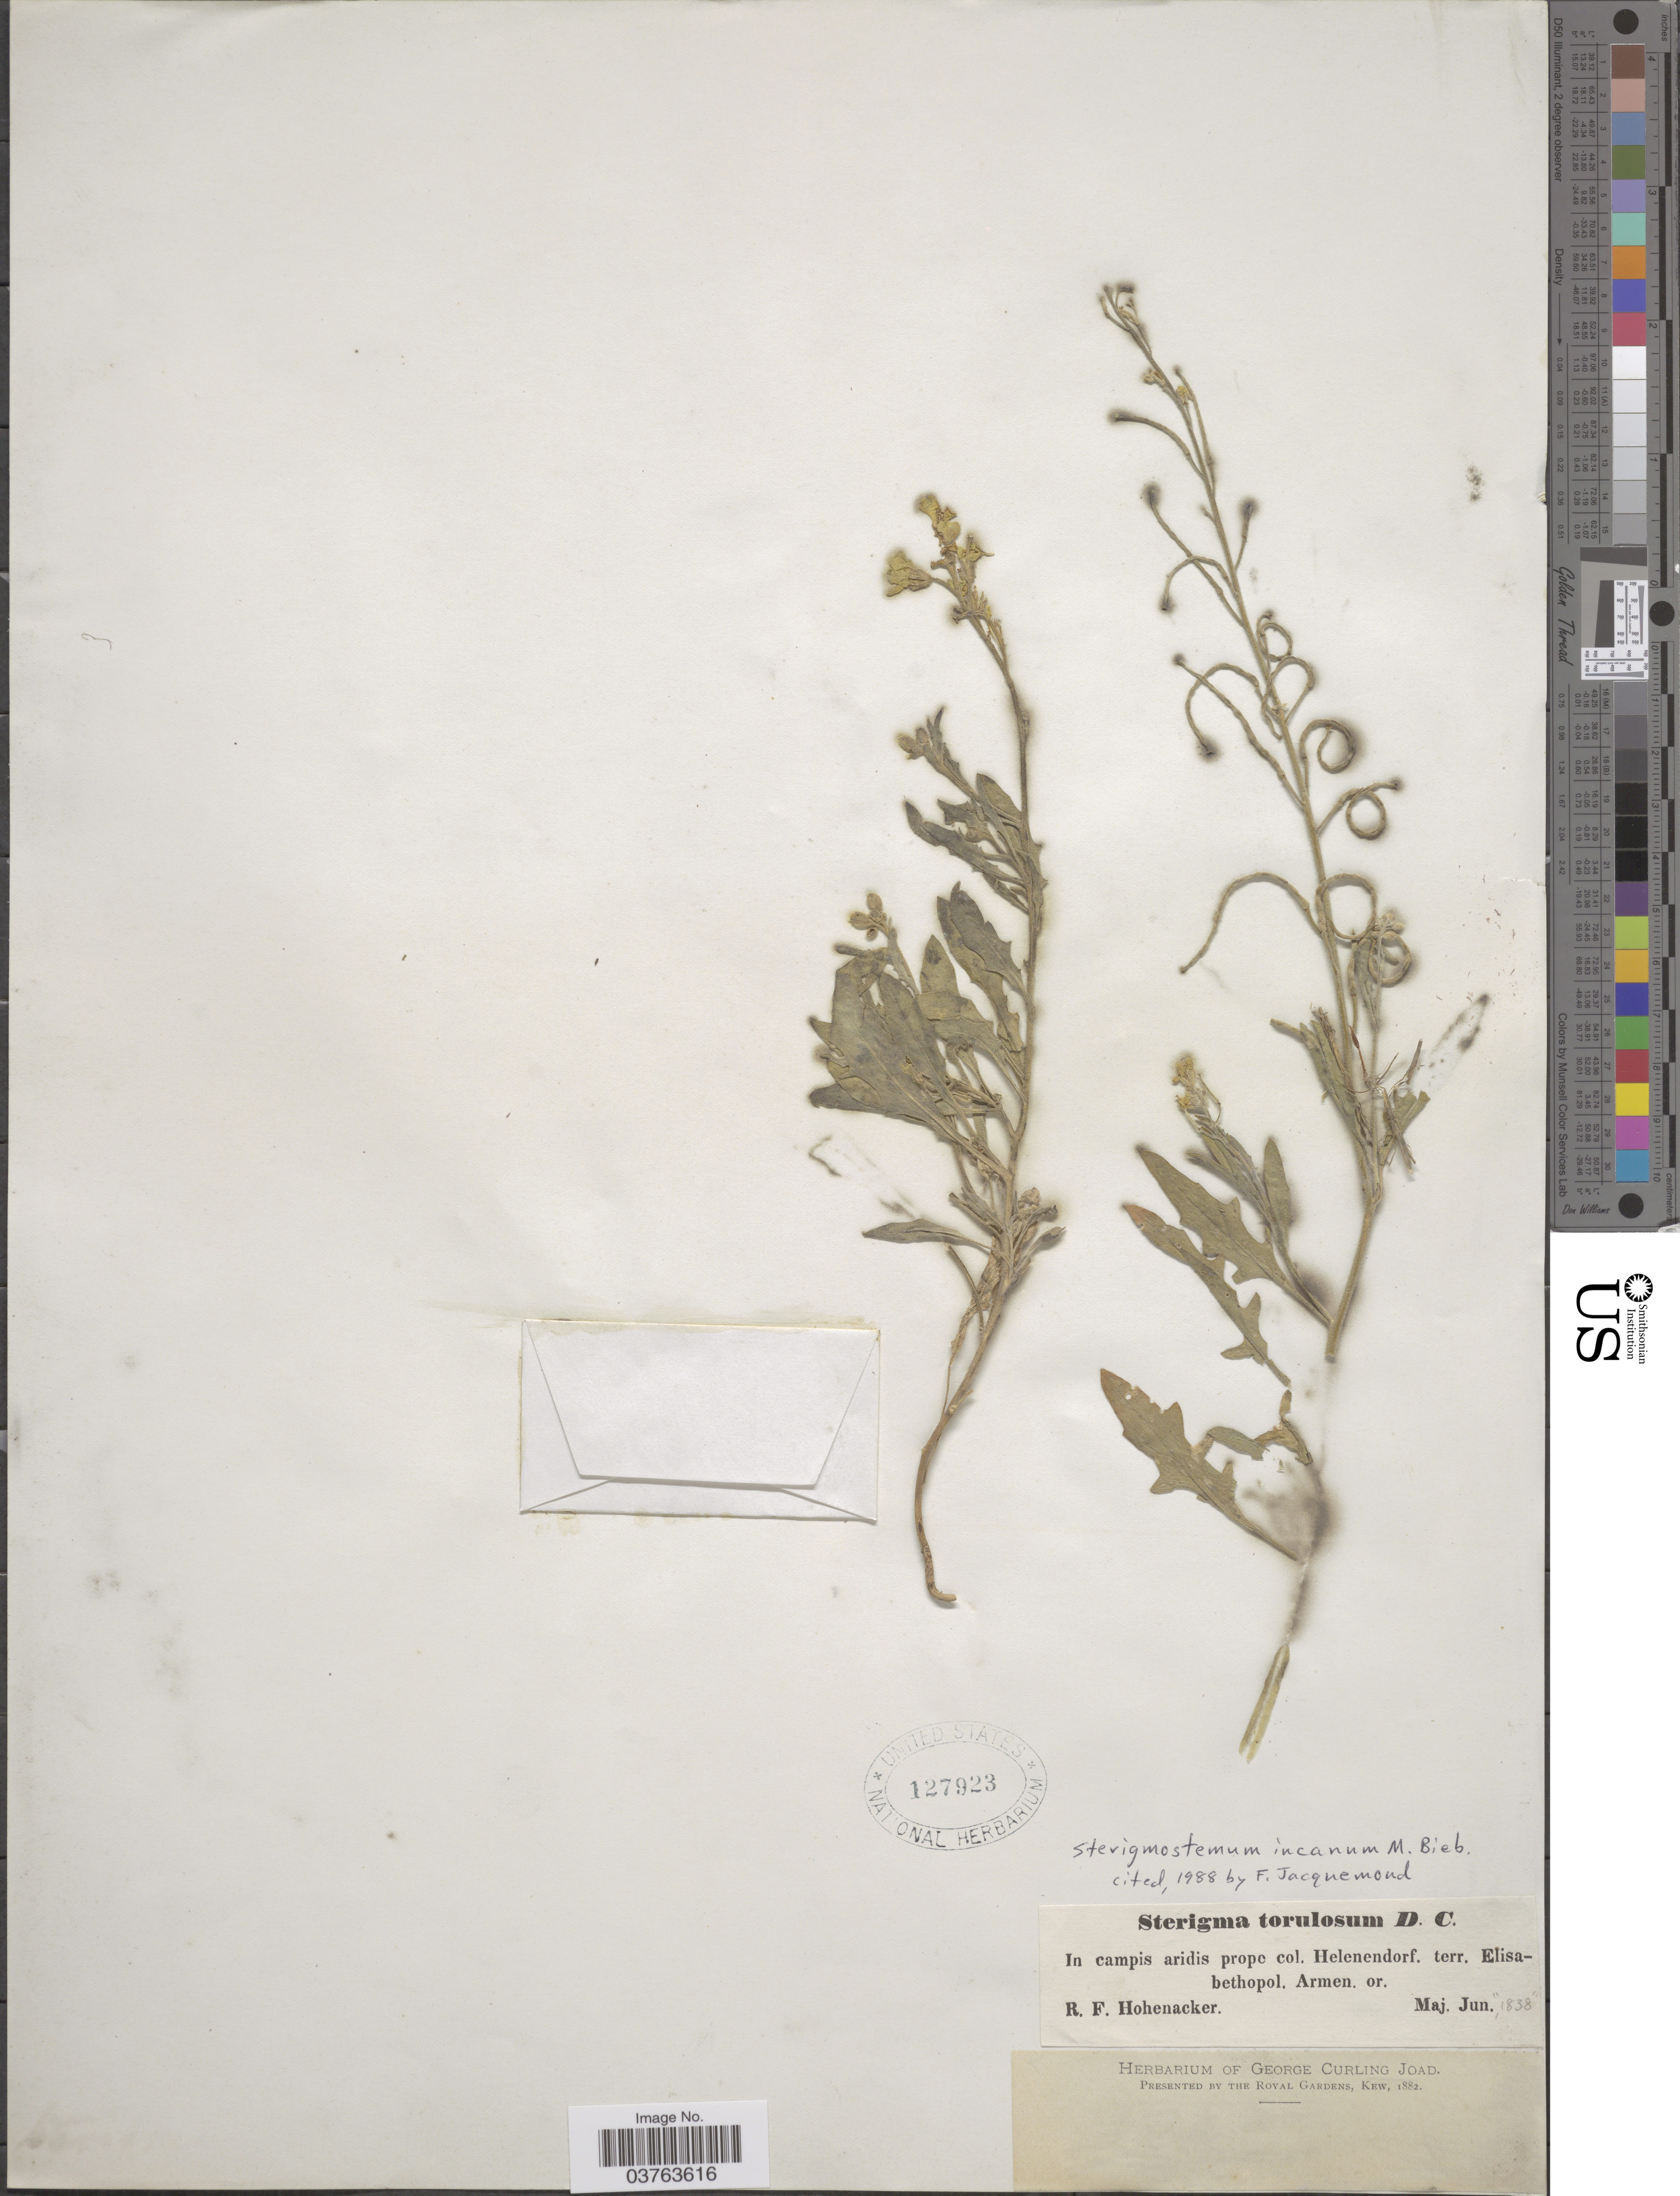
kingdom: Plantae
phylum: Tracheophyta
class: Magnoliopsida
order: Brassicales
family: Brassicaceae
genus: Sterigmostemum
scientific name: Sterigmostemum incanum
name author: M. Bieb.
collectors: R. F. Hohenacker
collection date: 1838-05/1838-06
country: Azerbaijan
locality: In campis aridis prope col. Helenendorf. terr. Elisabethopol. Armen. or.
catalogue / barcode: US 127923